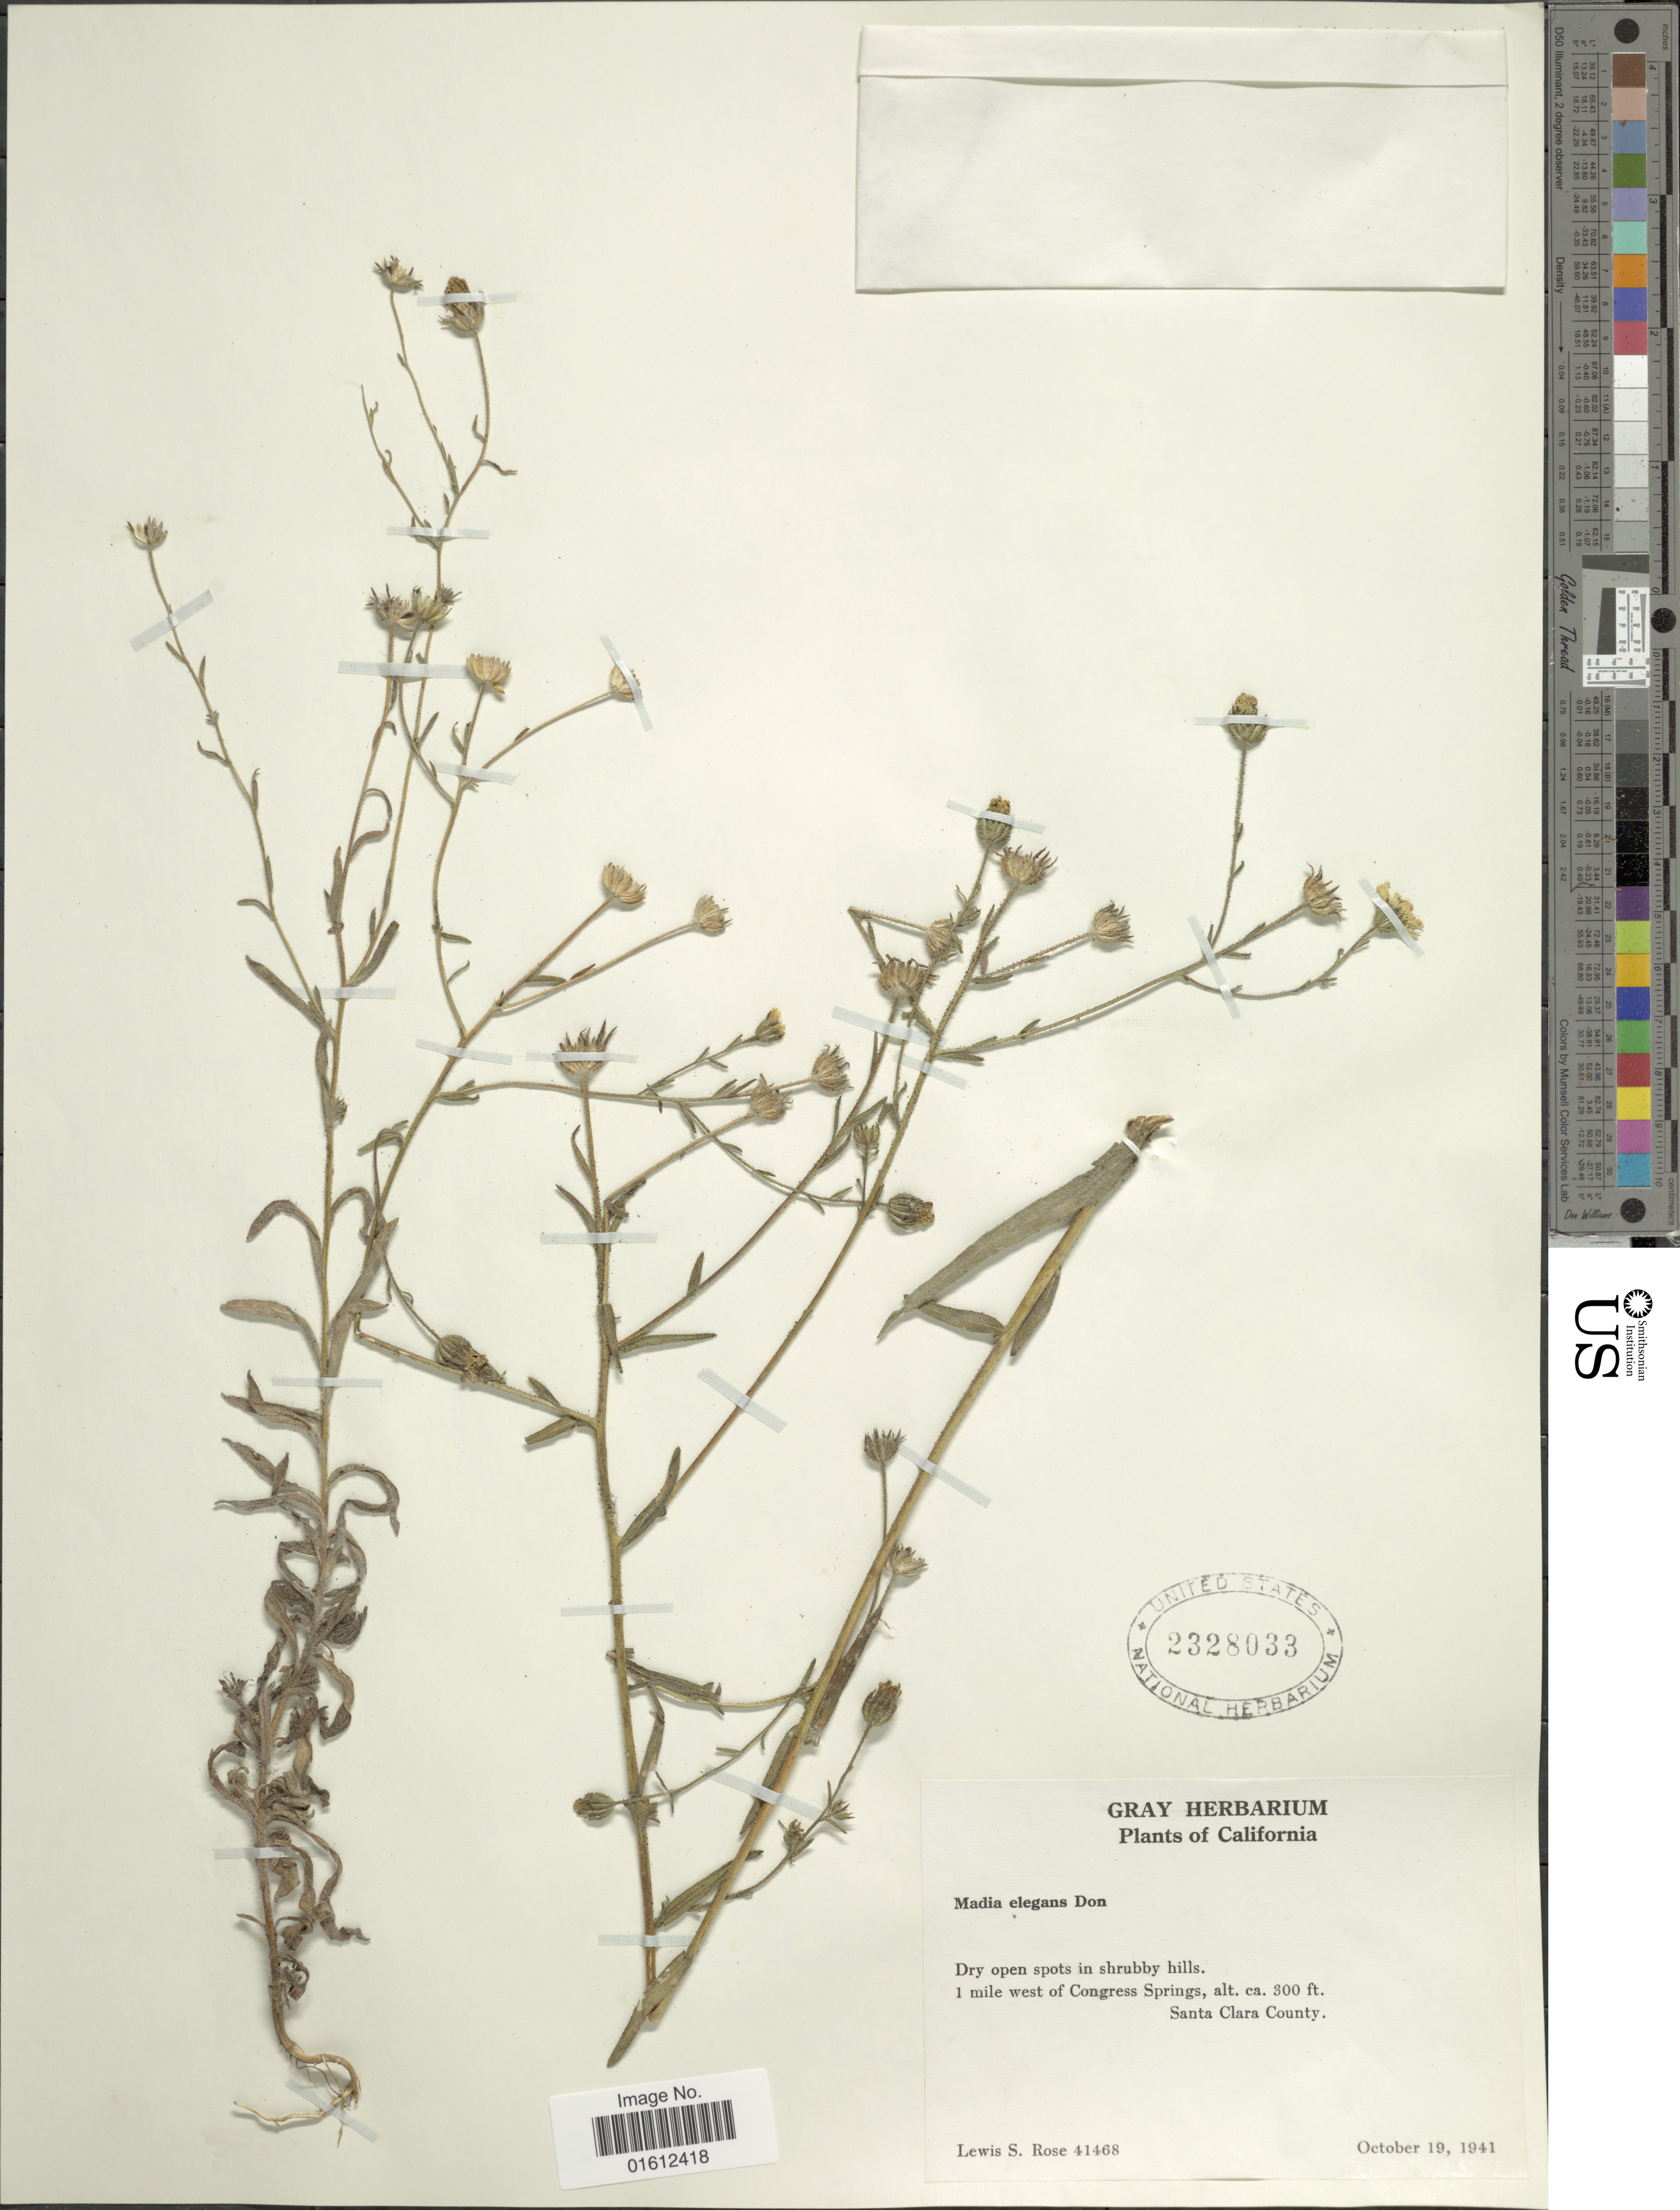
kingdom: Plantae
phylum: Tracheophyta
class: Magnoliopsida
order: Asterales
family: Asteraceae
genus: Madia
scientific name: Madia elegans subsp. elegans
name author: D. Don ex Lindl.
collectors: L. S. Rose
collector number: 41468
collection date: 1941-10-19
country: United States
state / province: California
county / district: Santa Clara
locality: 1 mile west of Congress Springs. Santa Clara County.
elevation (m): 91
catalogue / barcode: US 2328033